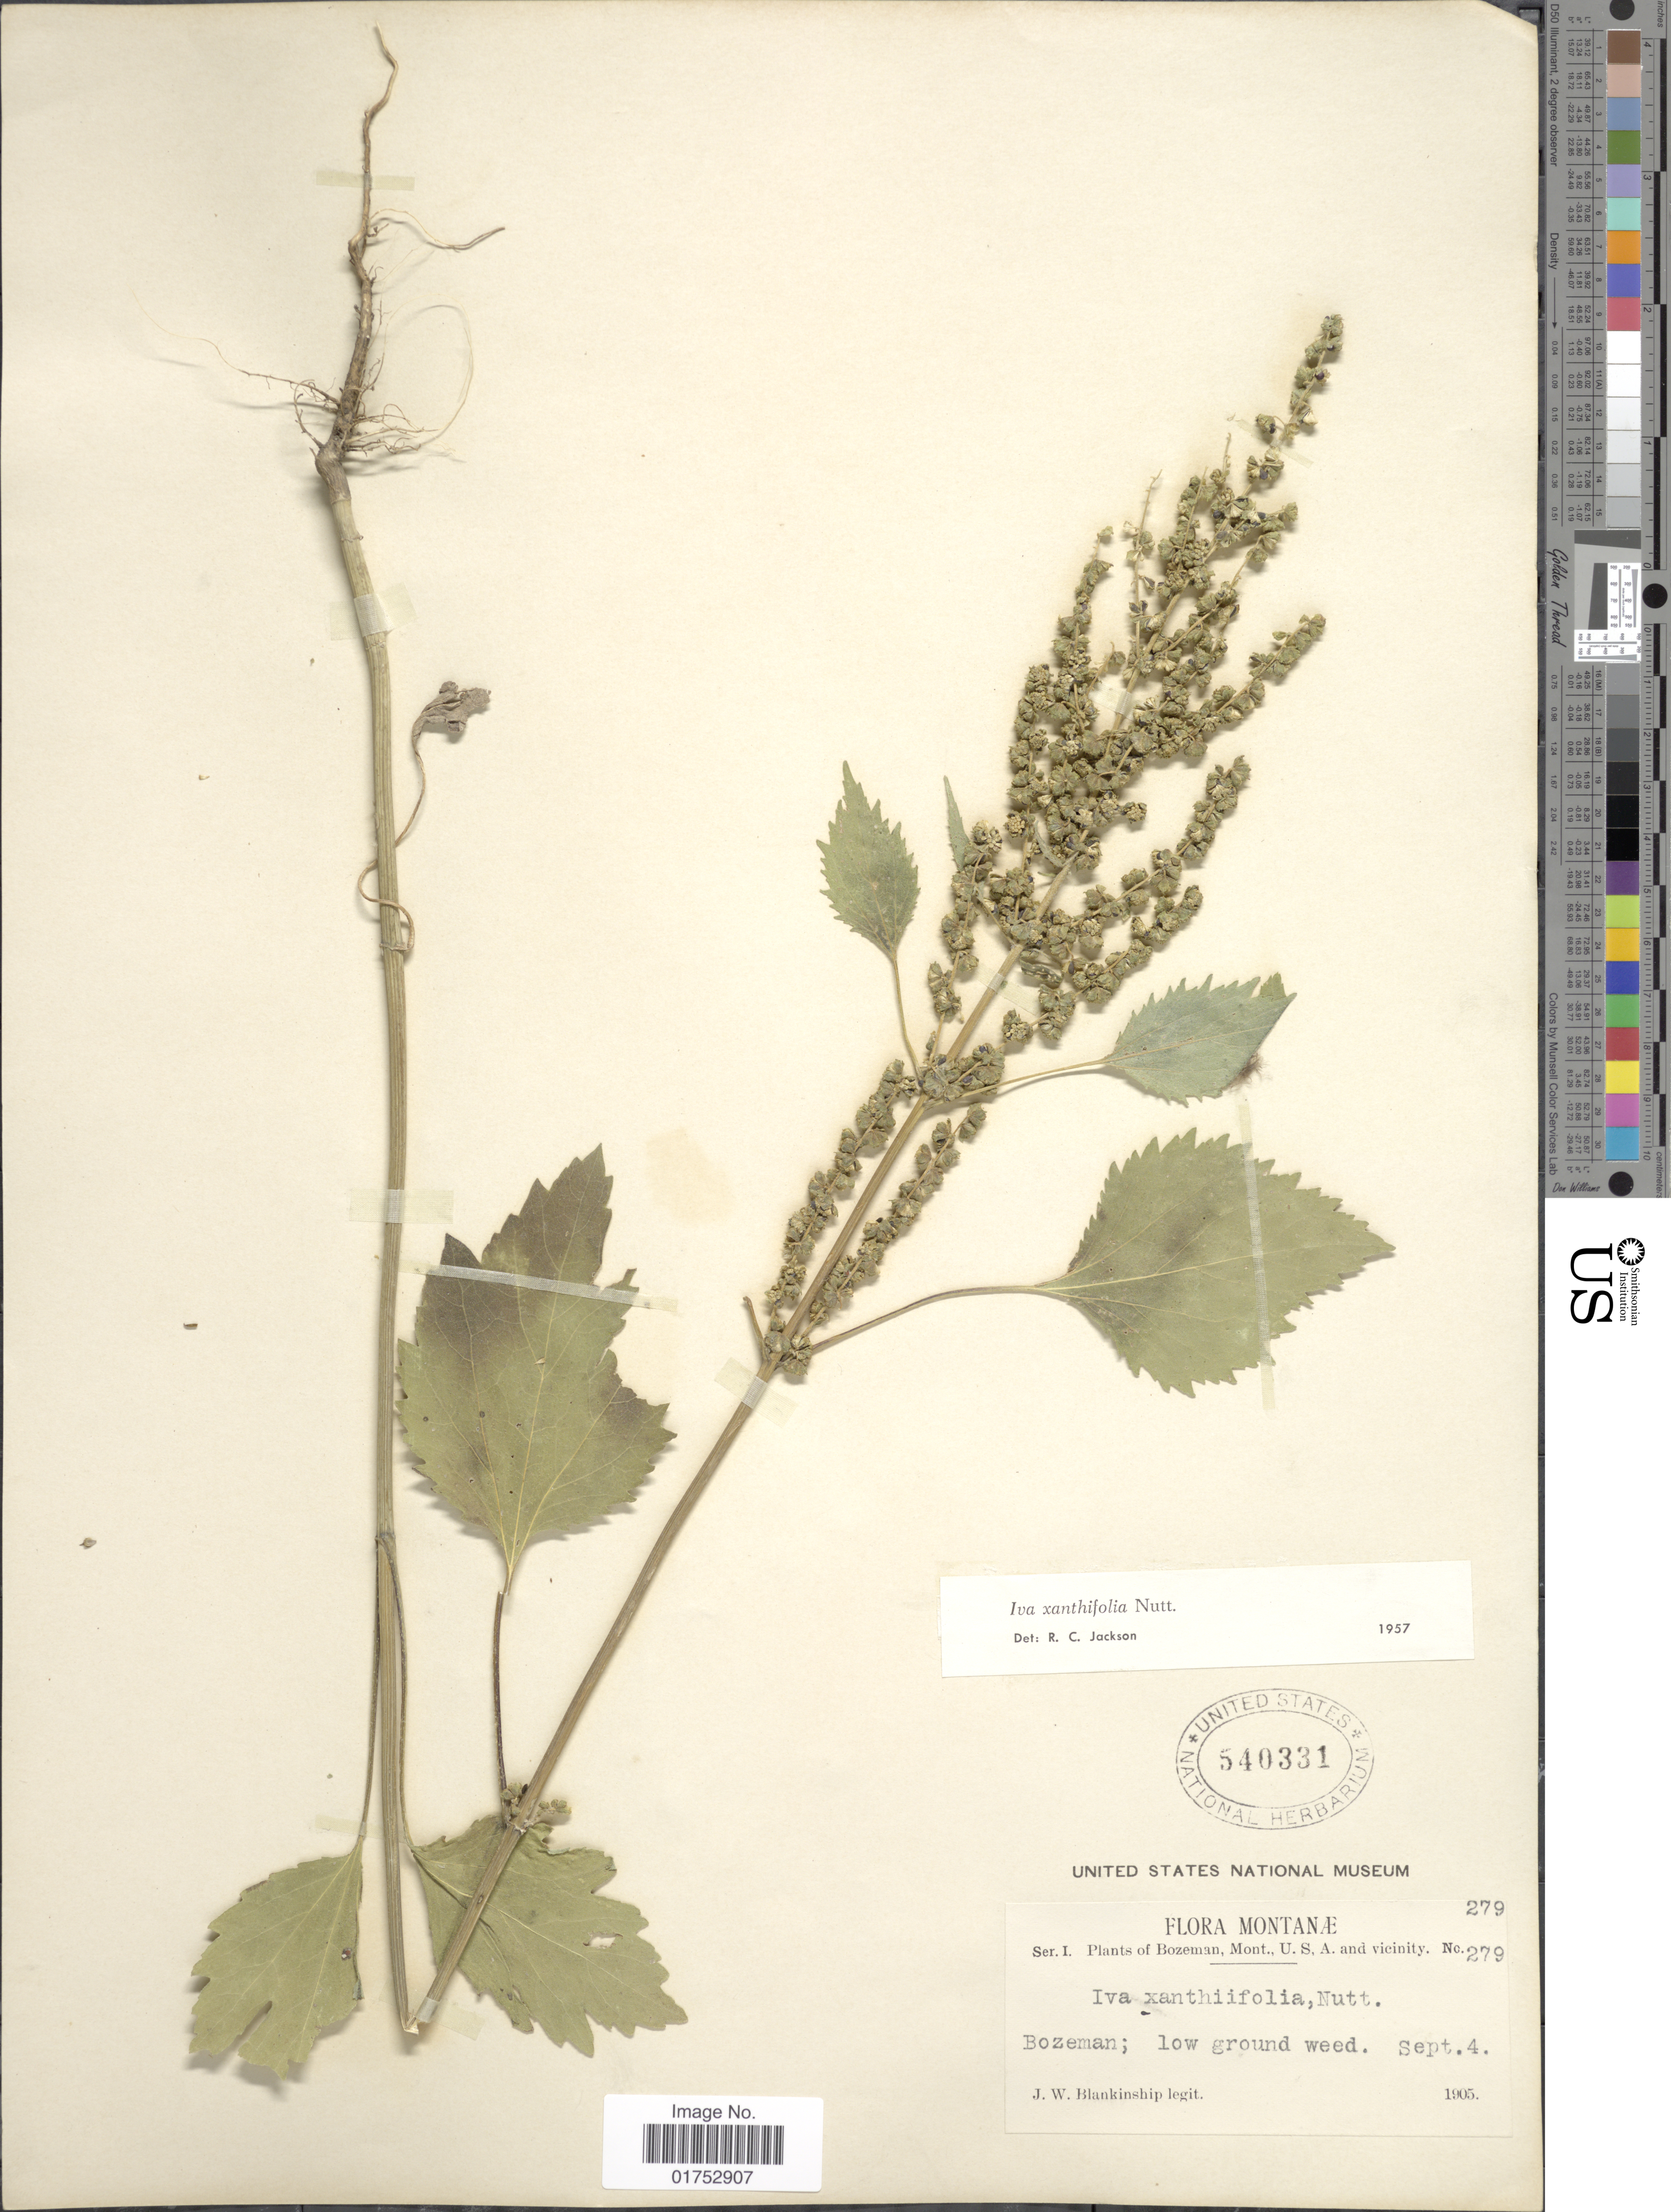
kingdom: Plantae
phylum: Tracheophyta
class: Magnoliopsida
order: Asterales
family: Asteraceae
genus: Iva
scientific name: Iva xanthifolia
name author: Nutt.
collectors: J. W. Blankinship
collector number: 279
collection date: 1905-09-04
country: United States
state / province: Montana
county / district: Gallatin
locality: Bozeman, Bozeman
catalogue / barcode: US 540331